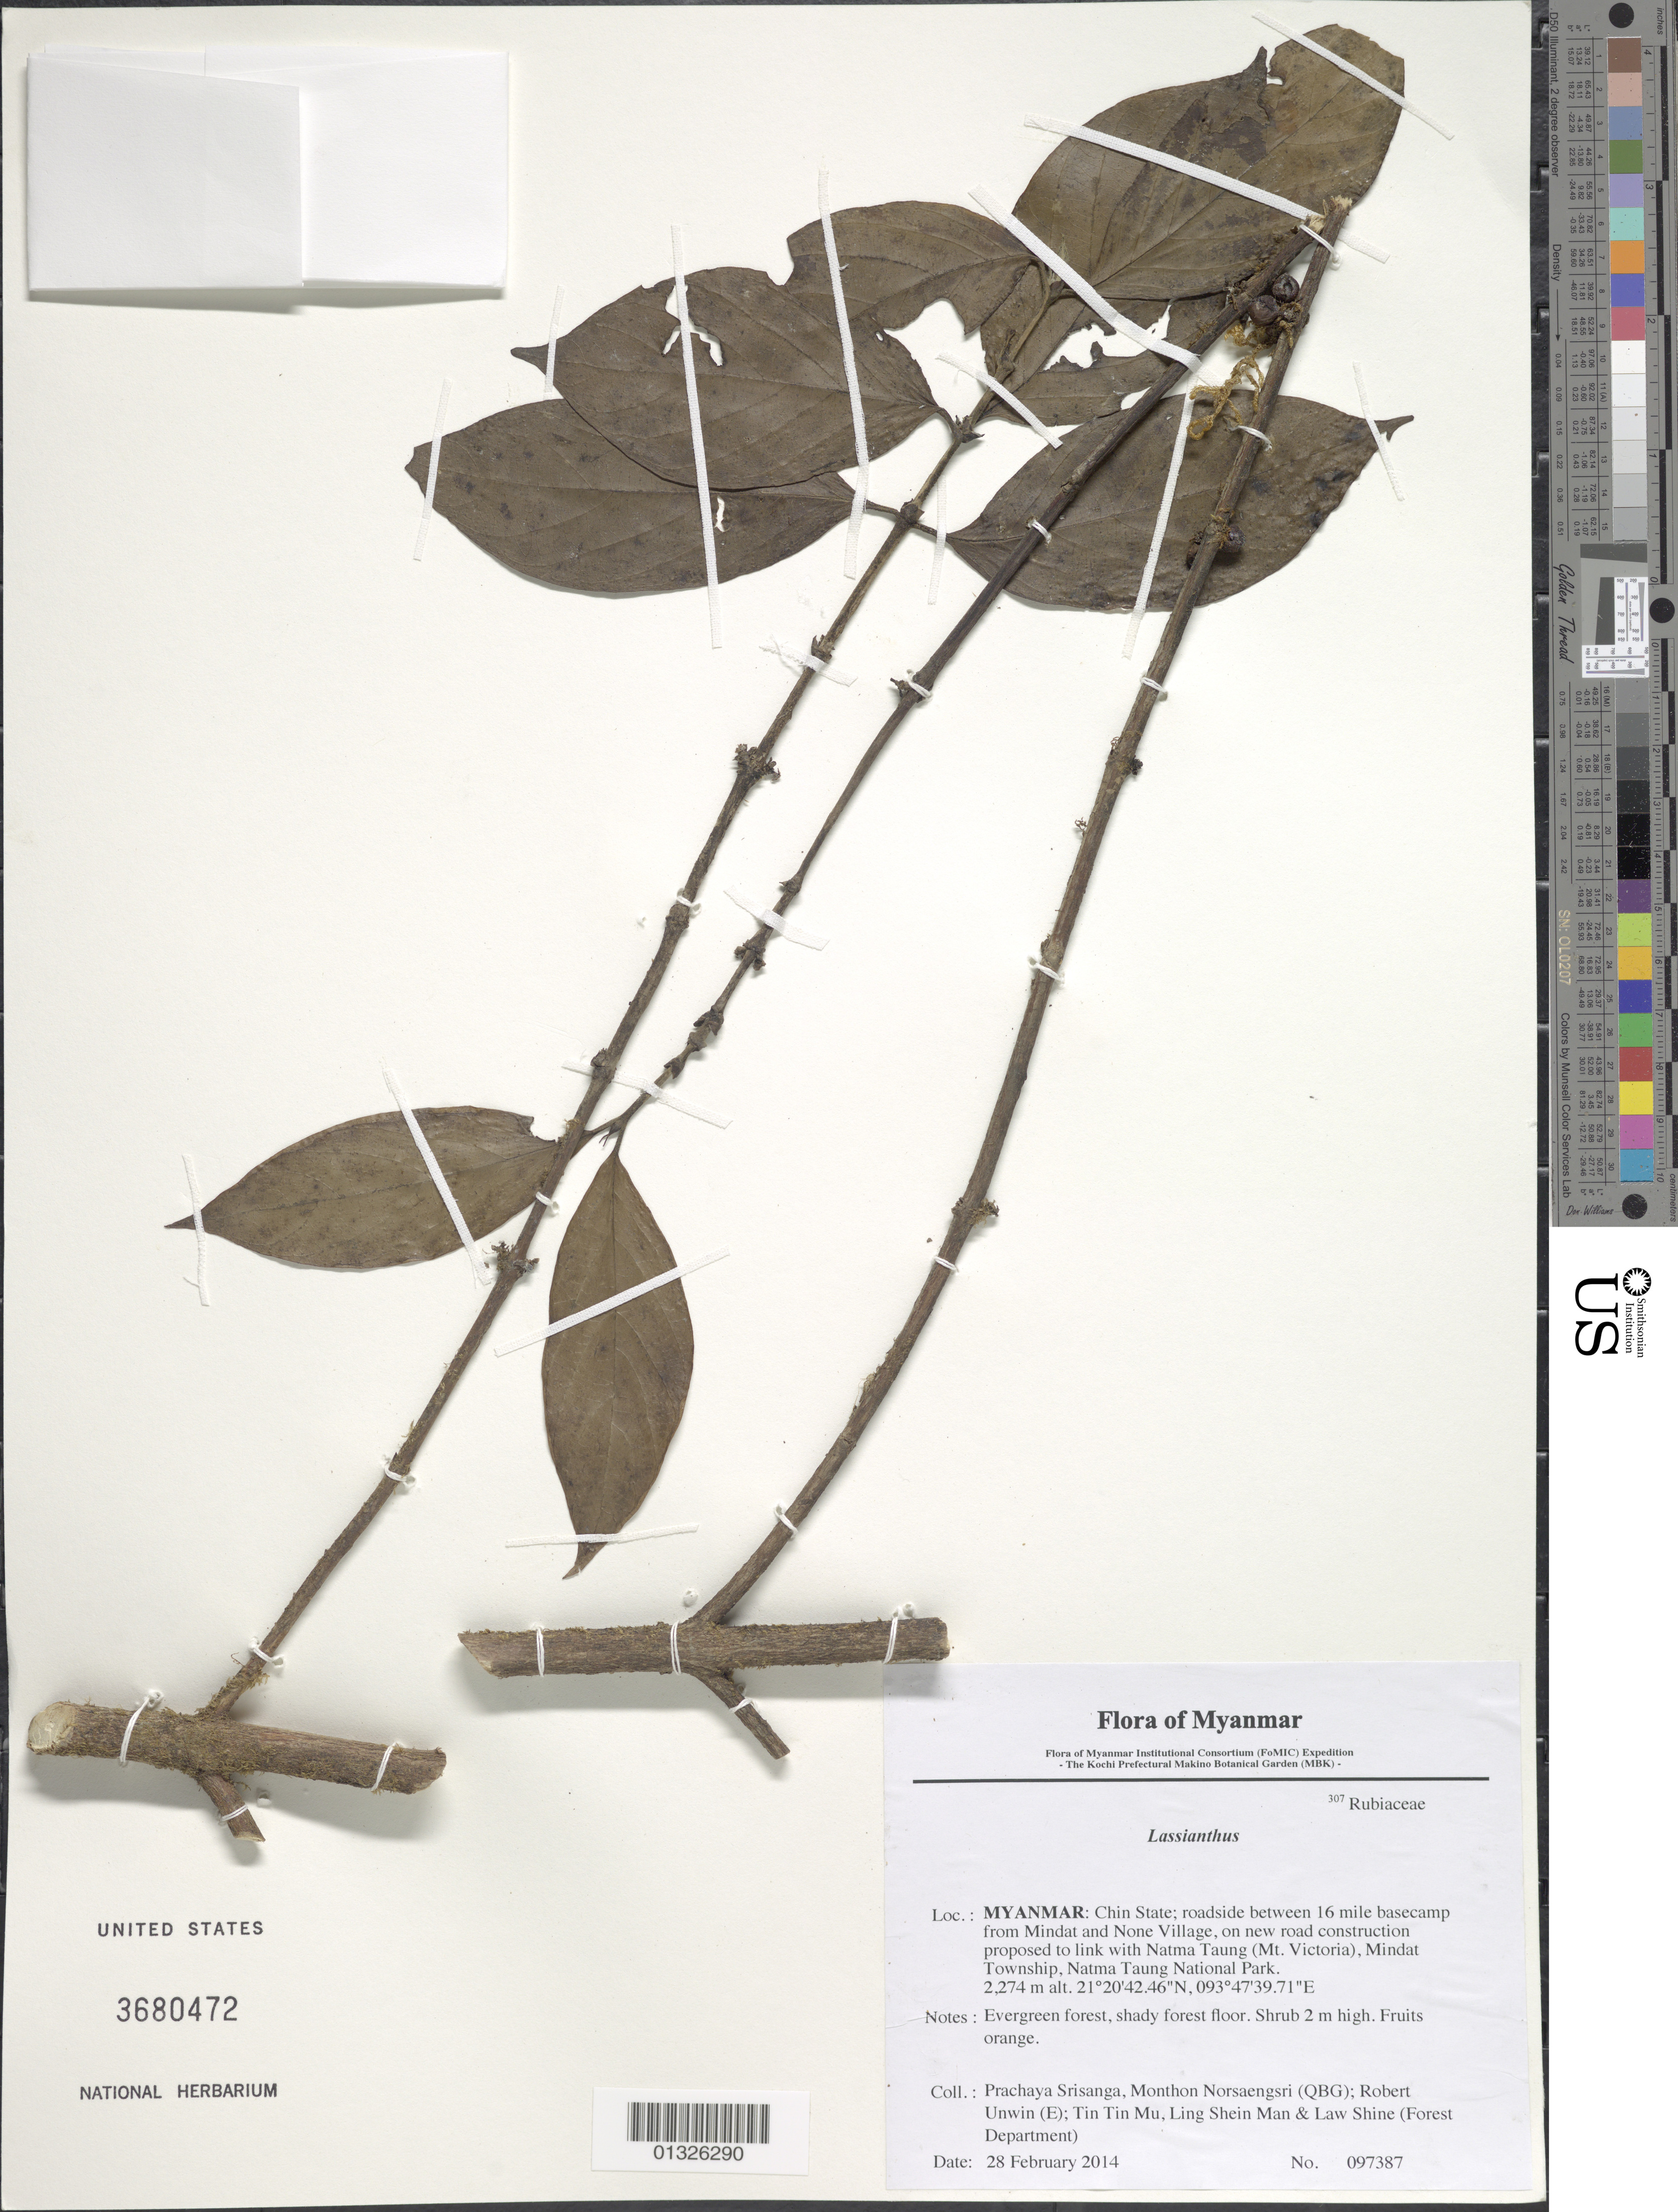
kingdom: Plantae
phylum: Tracheophyta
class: Magnoliopsida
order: Gentianales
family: Rubiaceae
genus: Lasianthus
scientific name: Lasianthus sp.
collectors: P. Srisanga, M. Norsaengsri, R. Unwin, Tin Tin Mu, Ling Shein Man & L. Shine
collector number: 97387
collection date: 2014-02-28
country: Myanmar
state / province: Chin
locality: Roadside between 16 mile basecamp from Mindat and None Village, on new road construction proposed to link with Natma Taung (Mt. Victoria), Mindat Township, Natma Taung National Park.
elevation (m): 2274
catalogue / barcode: US 3680472